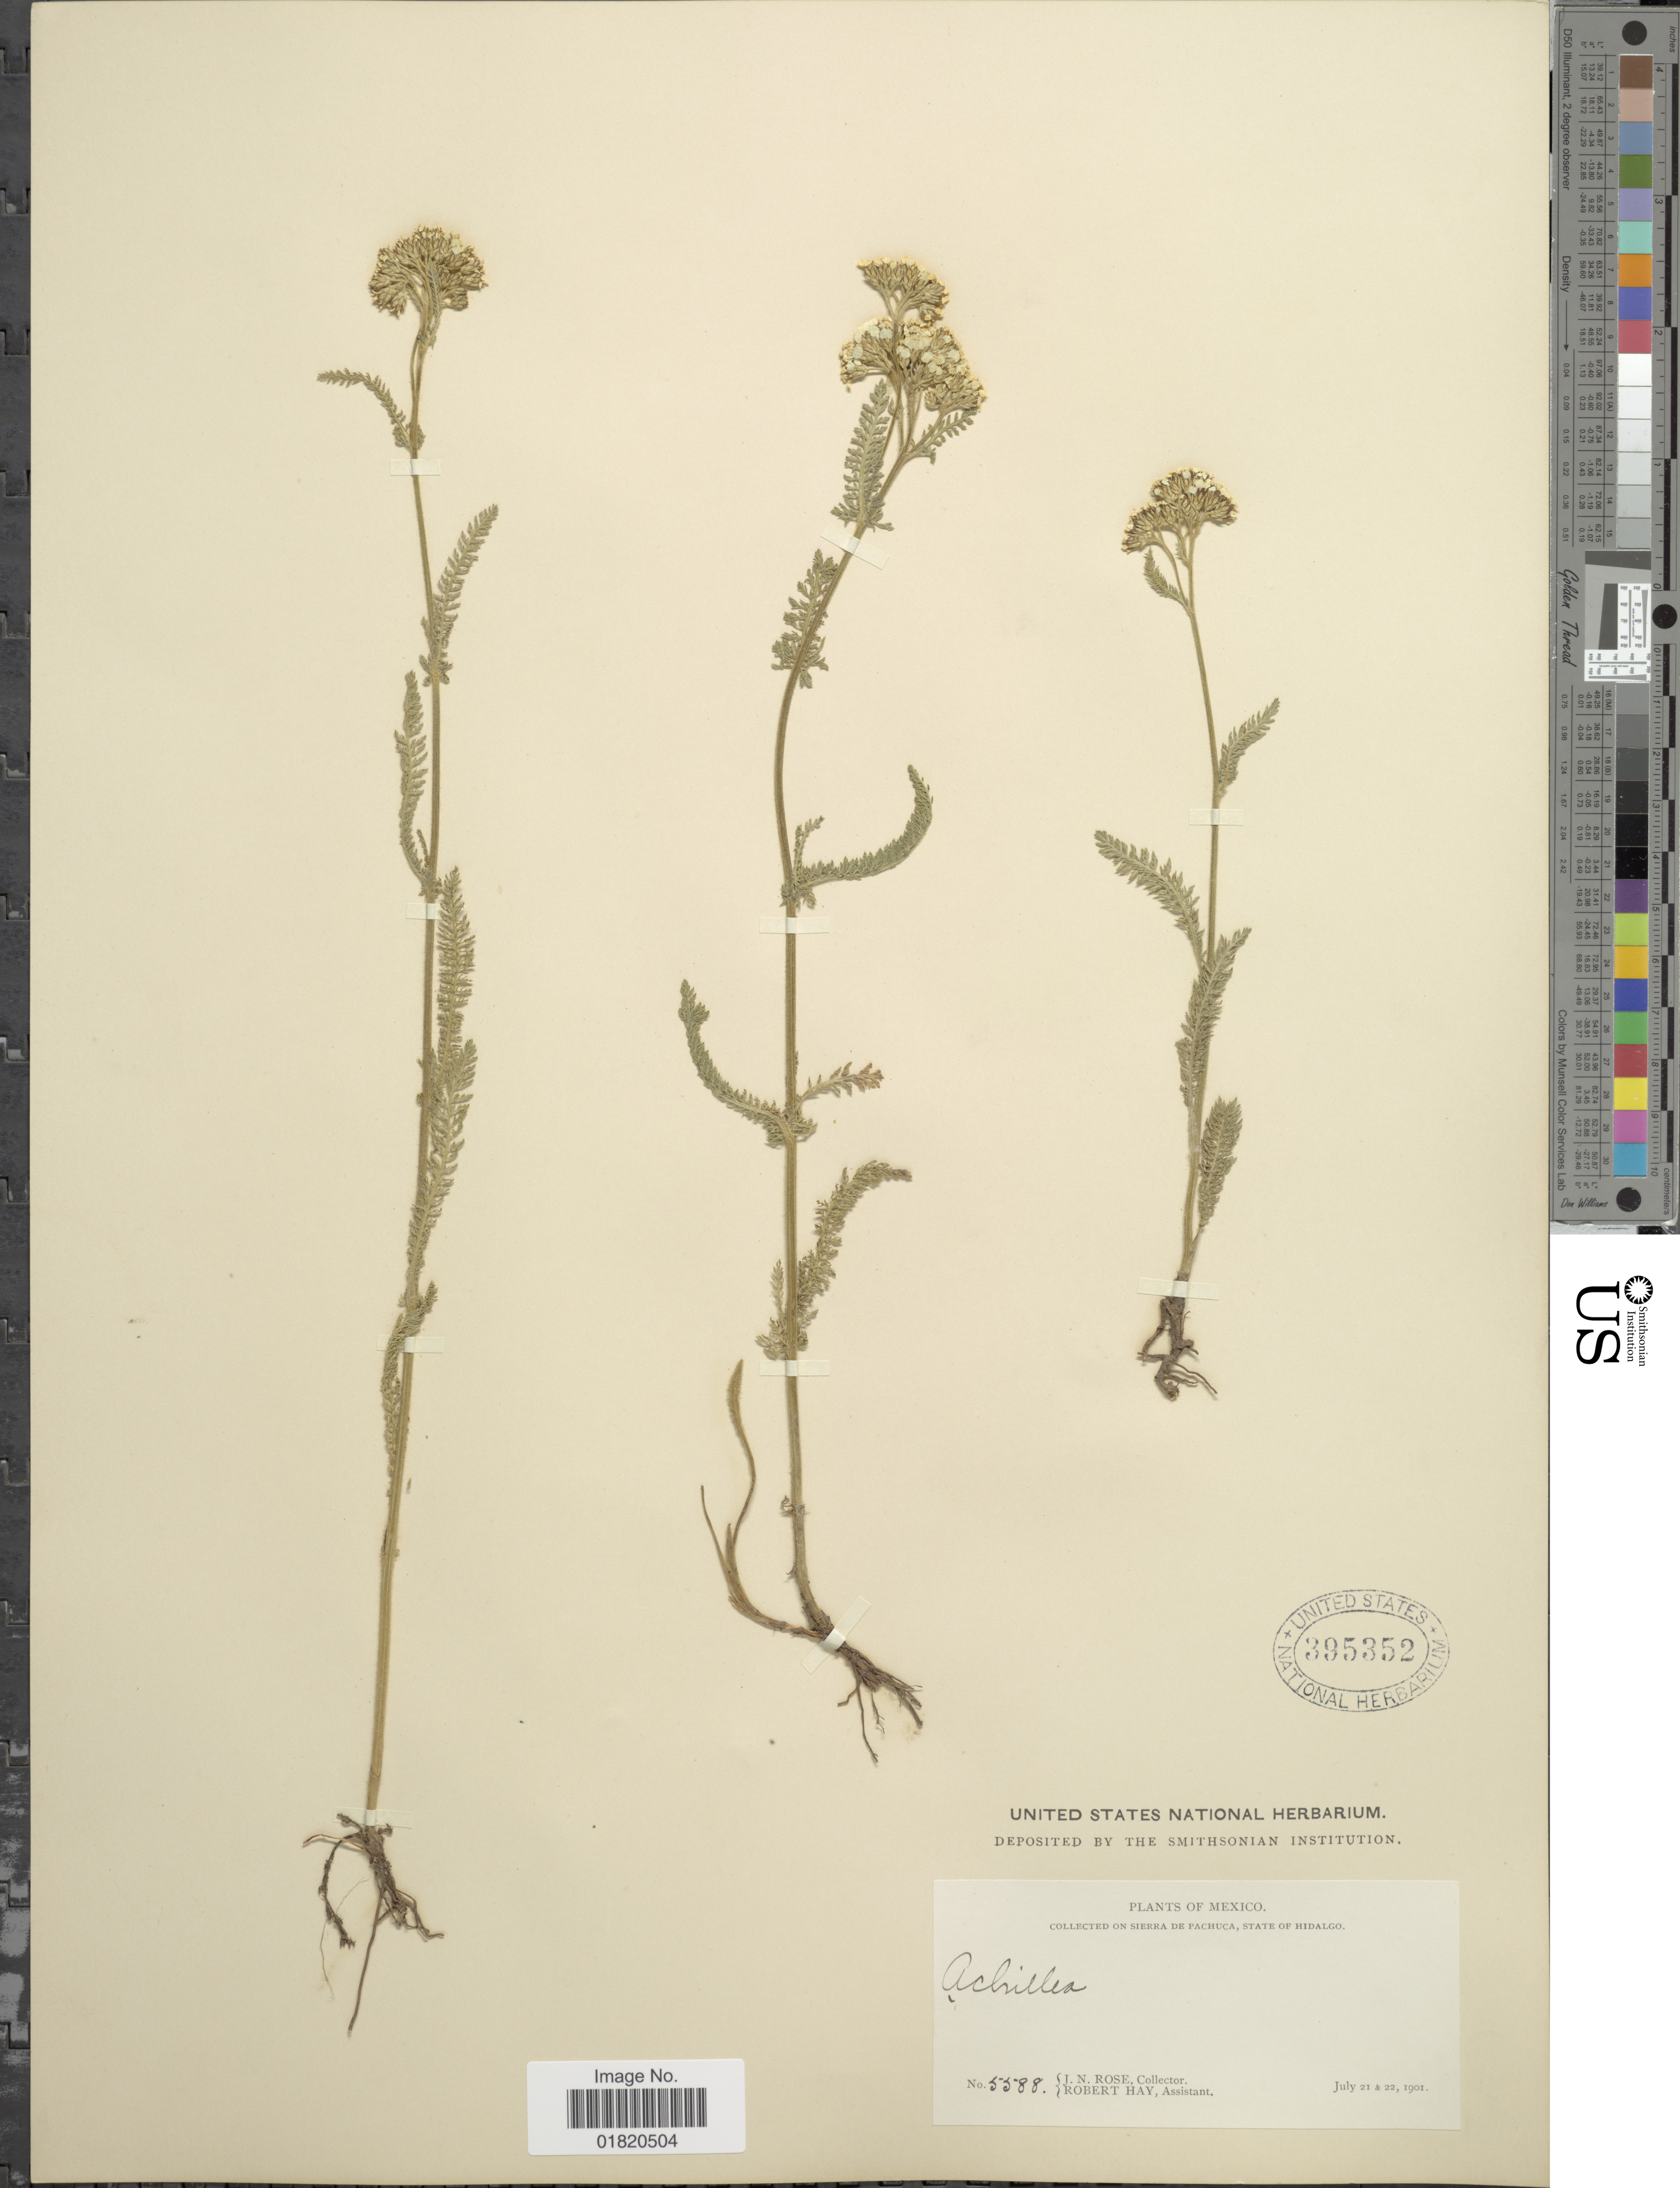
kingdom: Plantae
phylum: Tracheophyta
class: Magnoliopsida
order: Asterales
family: Asteraceae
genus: Achillea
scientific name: Achillea lanulosa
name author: Nutt.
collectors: J. N. Rose & R. H. Hay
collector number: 5588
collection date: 1901-07-21/1901-07-22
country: Mexico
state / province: Hidalgo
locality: Sierra de Pachuca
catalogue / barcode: US 395352